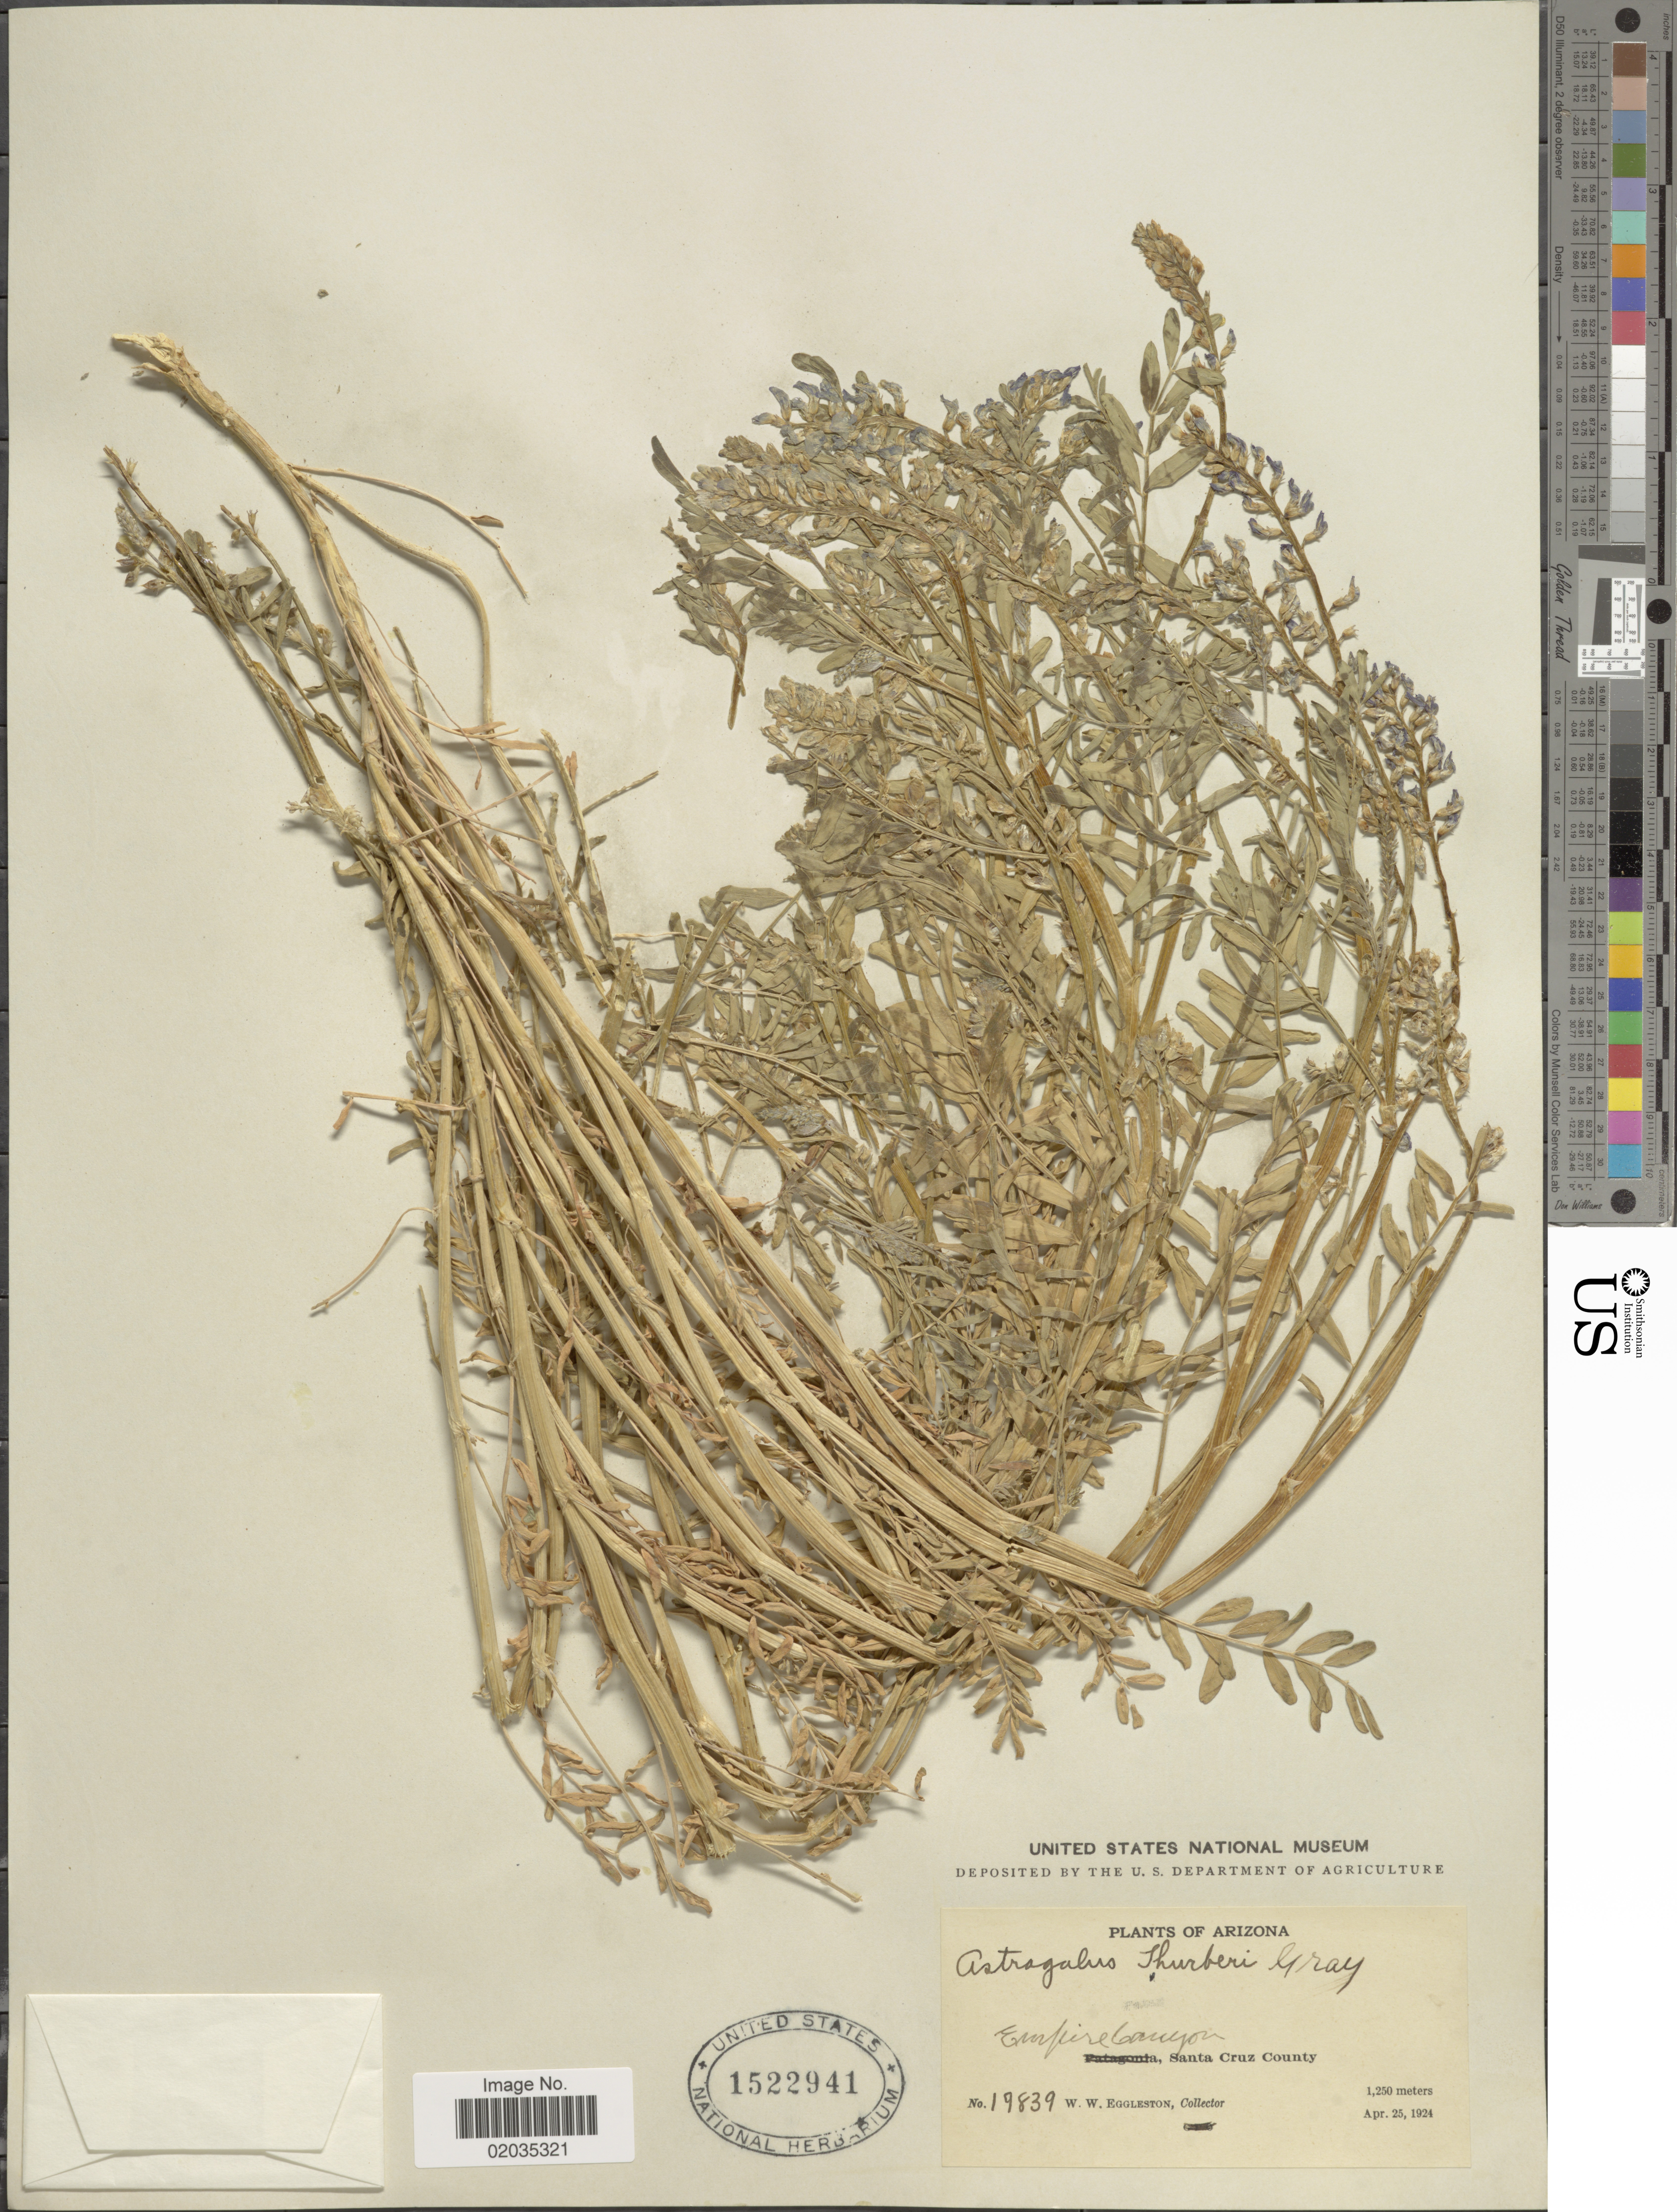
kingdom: Plantae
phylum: Tracheophyta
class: Magnoliopsida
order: Fabales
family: Fabaceae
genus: Astragalus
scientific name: Astragalus thurberi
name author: A. Gray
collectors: W. W. Eggleston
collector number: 19839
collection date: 1924-04-25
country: United States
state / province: Arizona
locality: Empire Canyon, Santa Cruz County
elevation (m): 1250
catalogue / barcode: US 1522941